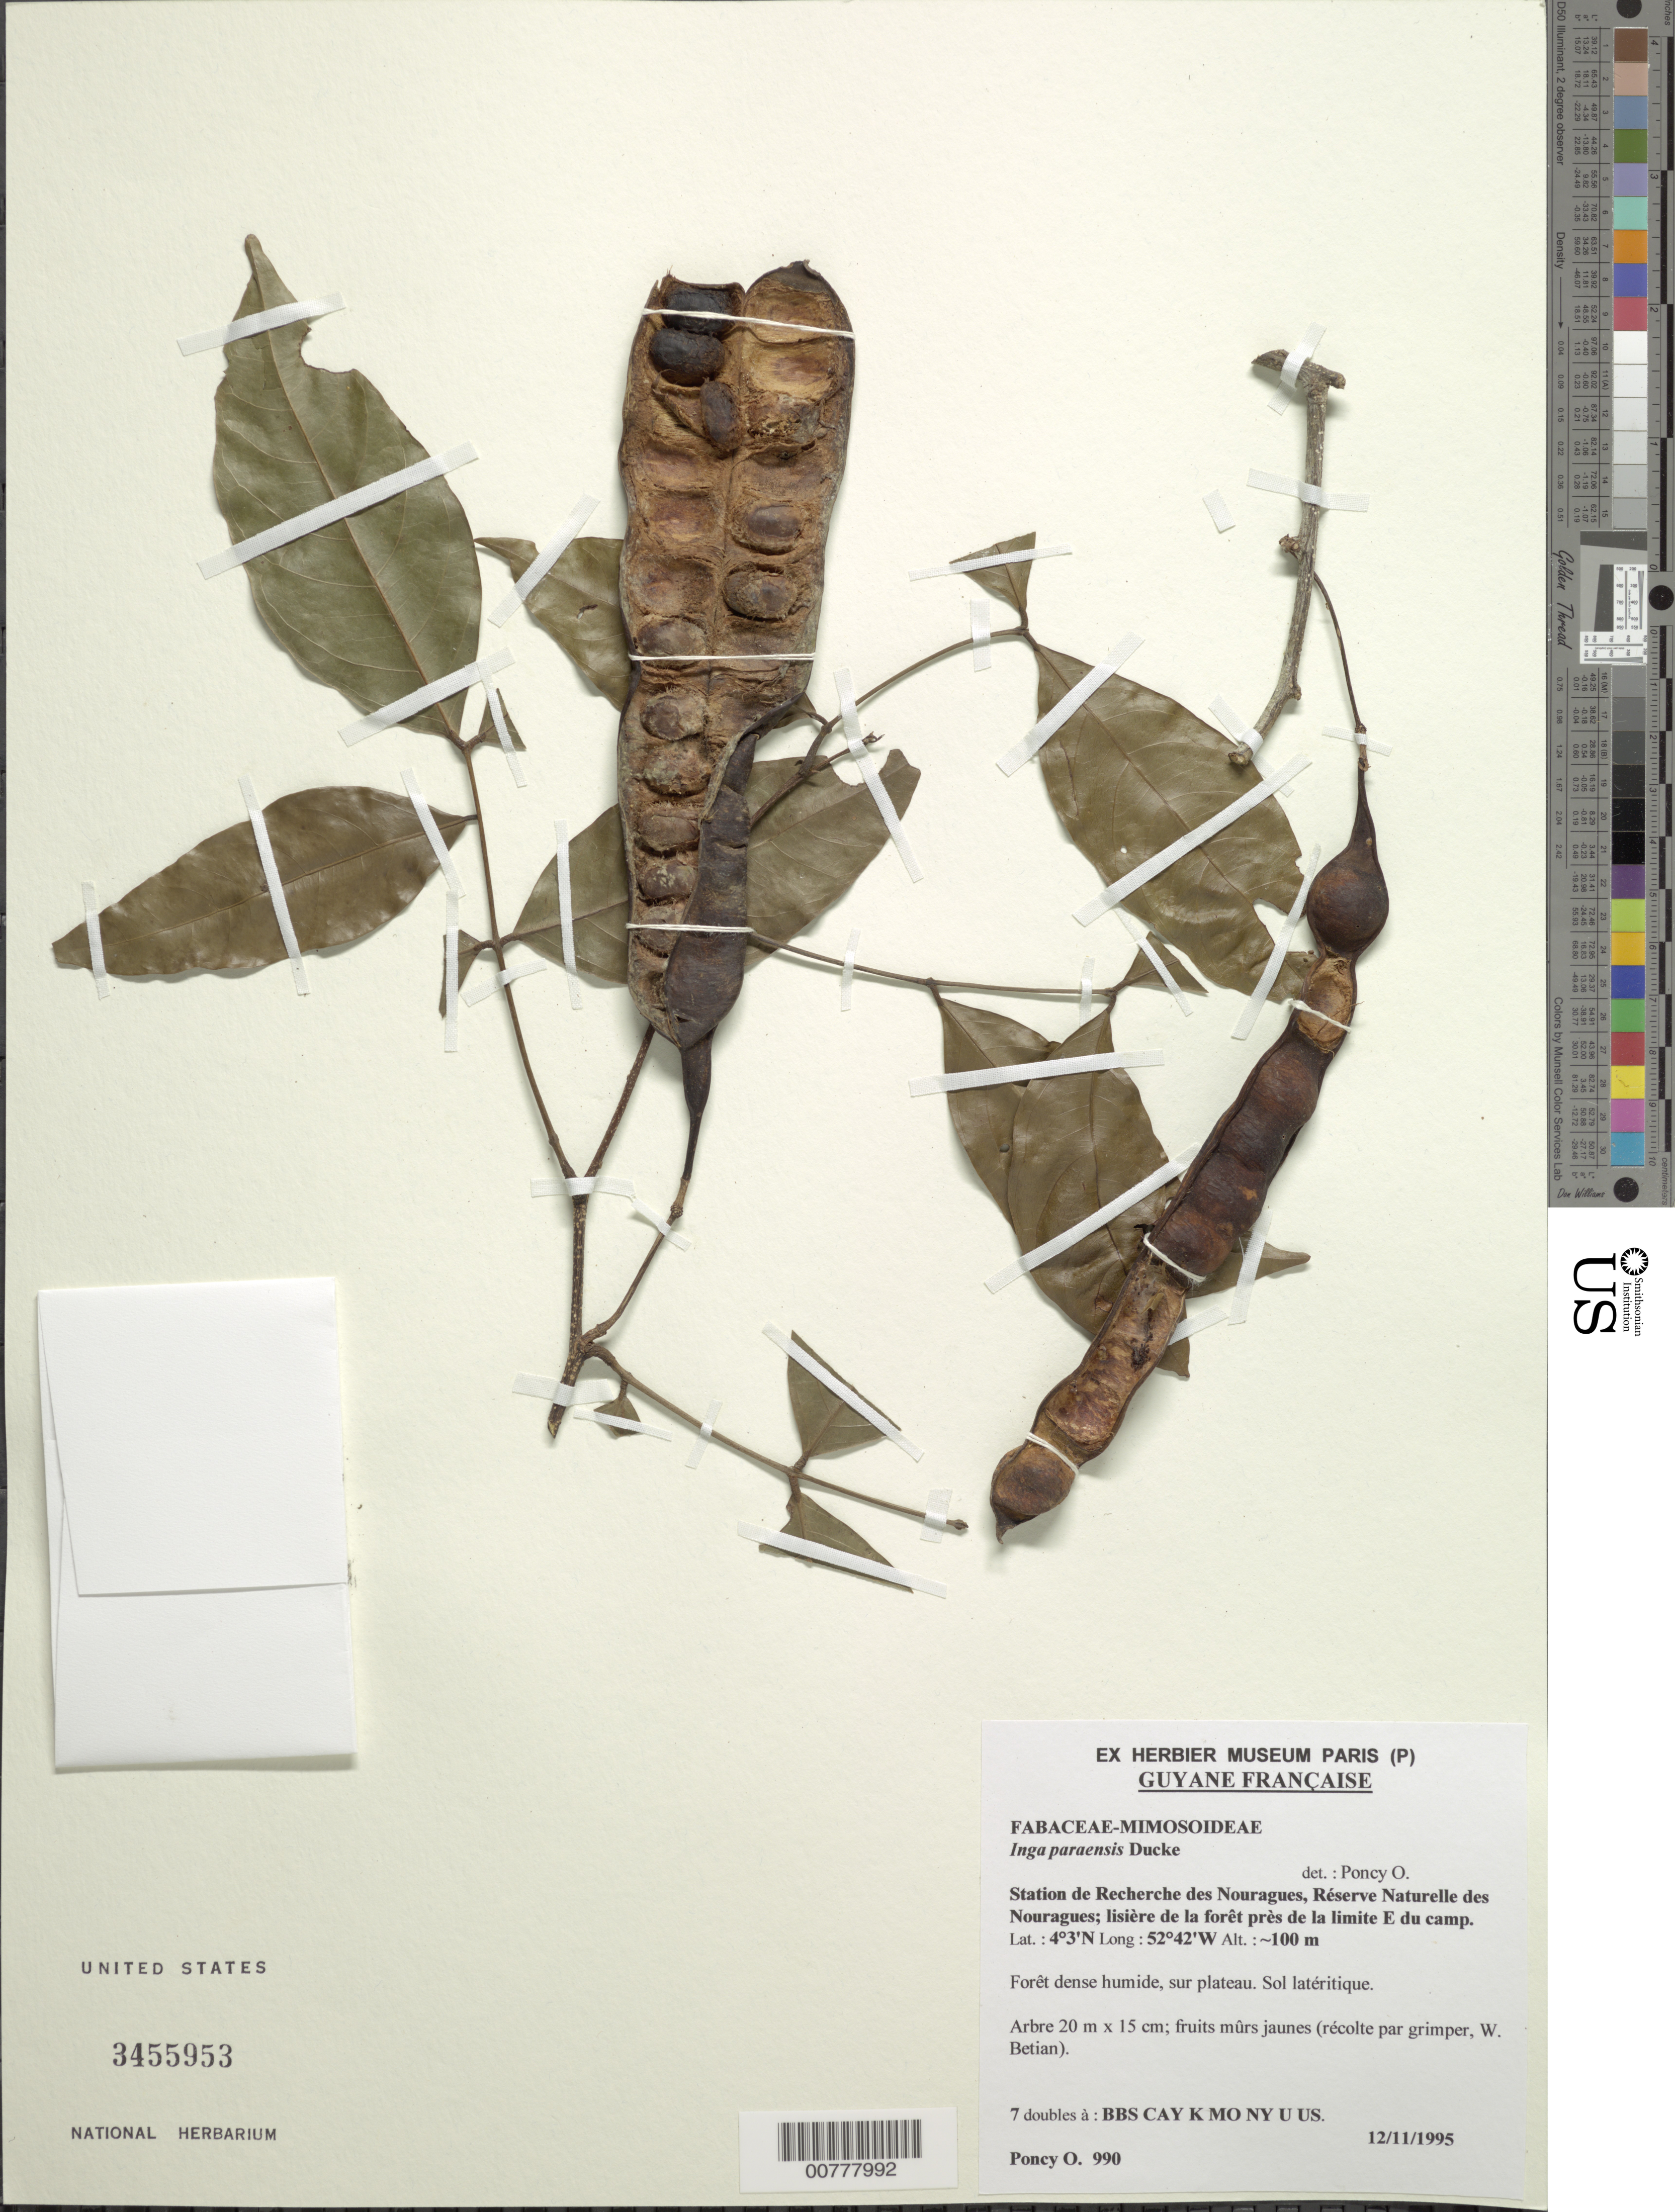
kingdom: Plantae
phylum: Tracheophyta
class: Magnoliopsida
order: Fabales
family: Fabaceae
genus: Inga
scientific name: Inga paraensis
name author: Ducke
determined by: Poncy, O.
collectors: O. Poncy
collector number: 990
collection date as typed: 12-Nov-95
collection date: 1995-11-12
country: French Guiana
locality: Station des Nouragues, Réserve Naturelle des Nouragues; lisière de la forêt près de la limite E du camp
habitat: Forêt dense humide, sur plateau; sol latéritique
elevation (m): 100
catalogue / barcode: US 3455953